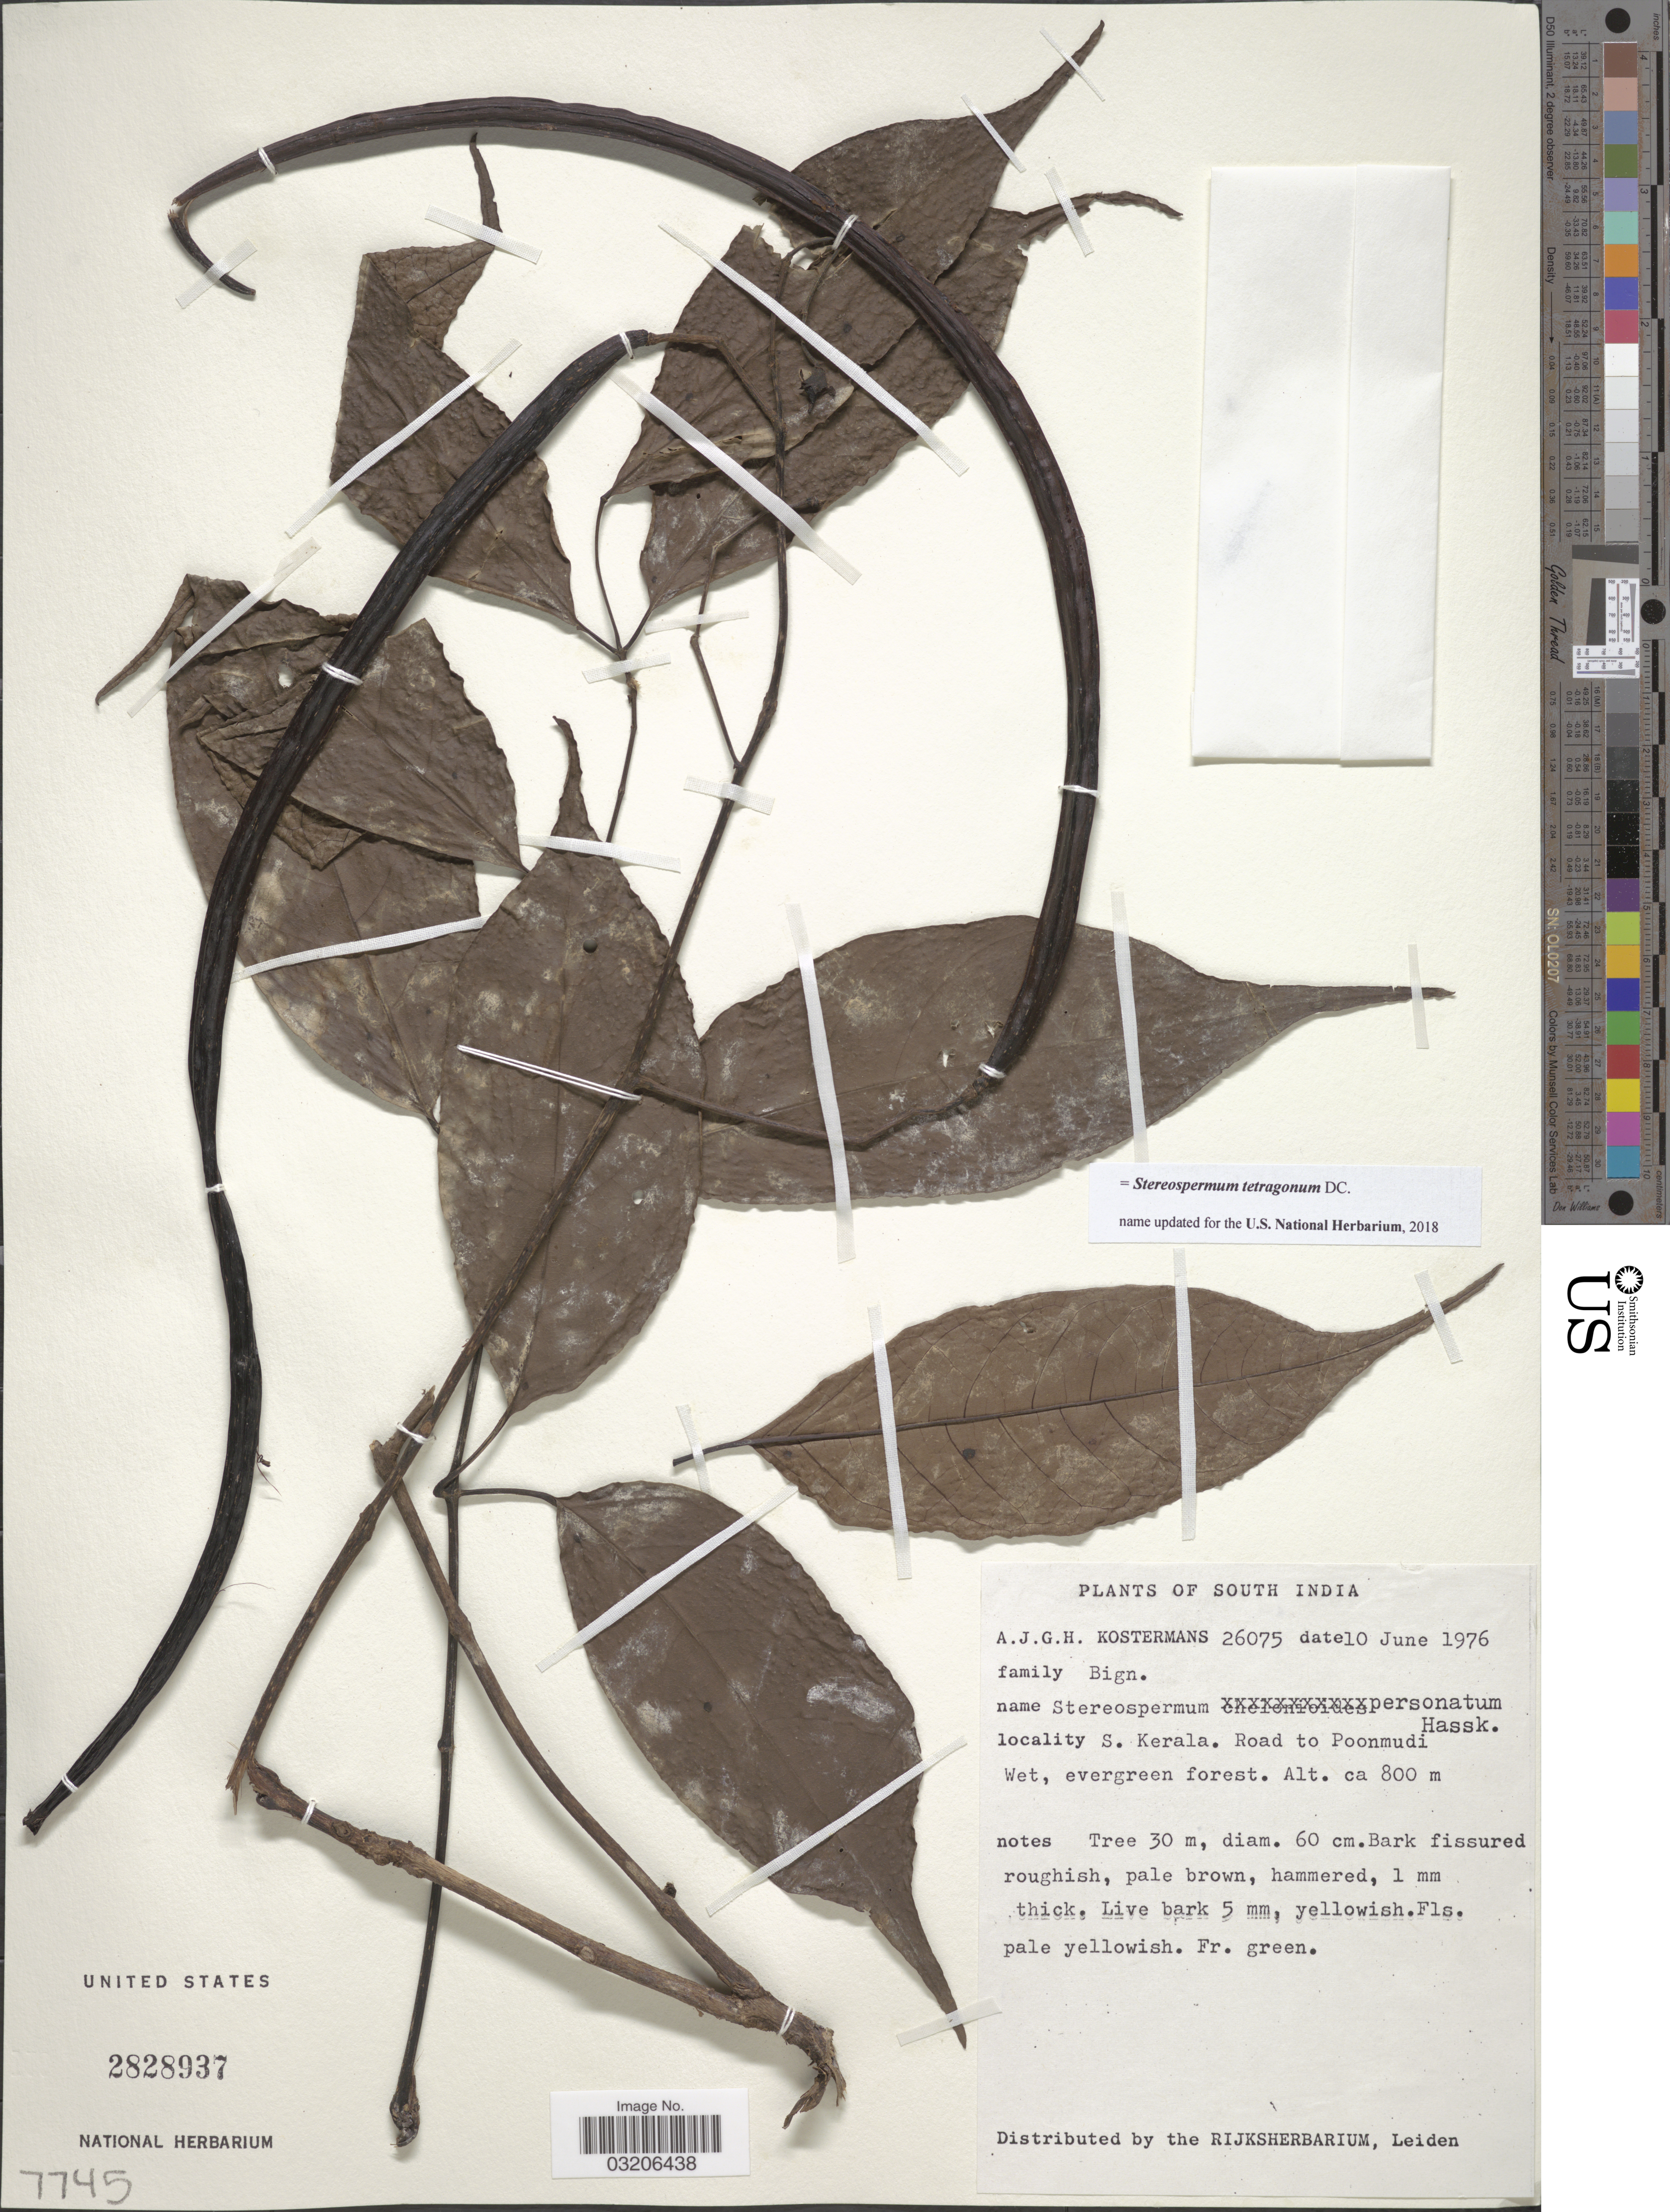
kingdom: Plantae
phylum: Tracheophyta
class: Magnoliopsida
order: Lamiales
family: Bignoniaceae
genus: Stereospermum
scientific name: Stereospermum tetragonum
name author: DC.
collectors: A. J. G. Kostermans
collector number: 26075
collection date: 1976-06-10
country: India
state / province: Kerala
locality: S. Kerala. Road to Poonmudi.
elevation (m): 800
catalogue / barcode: US 2828937